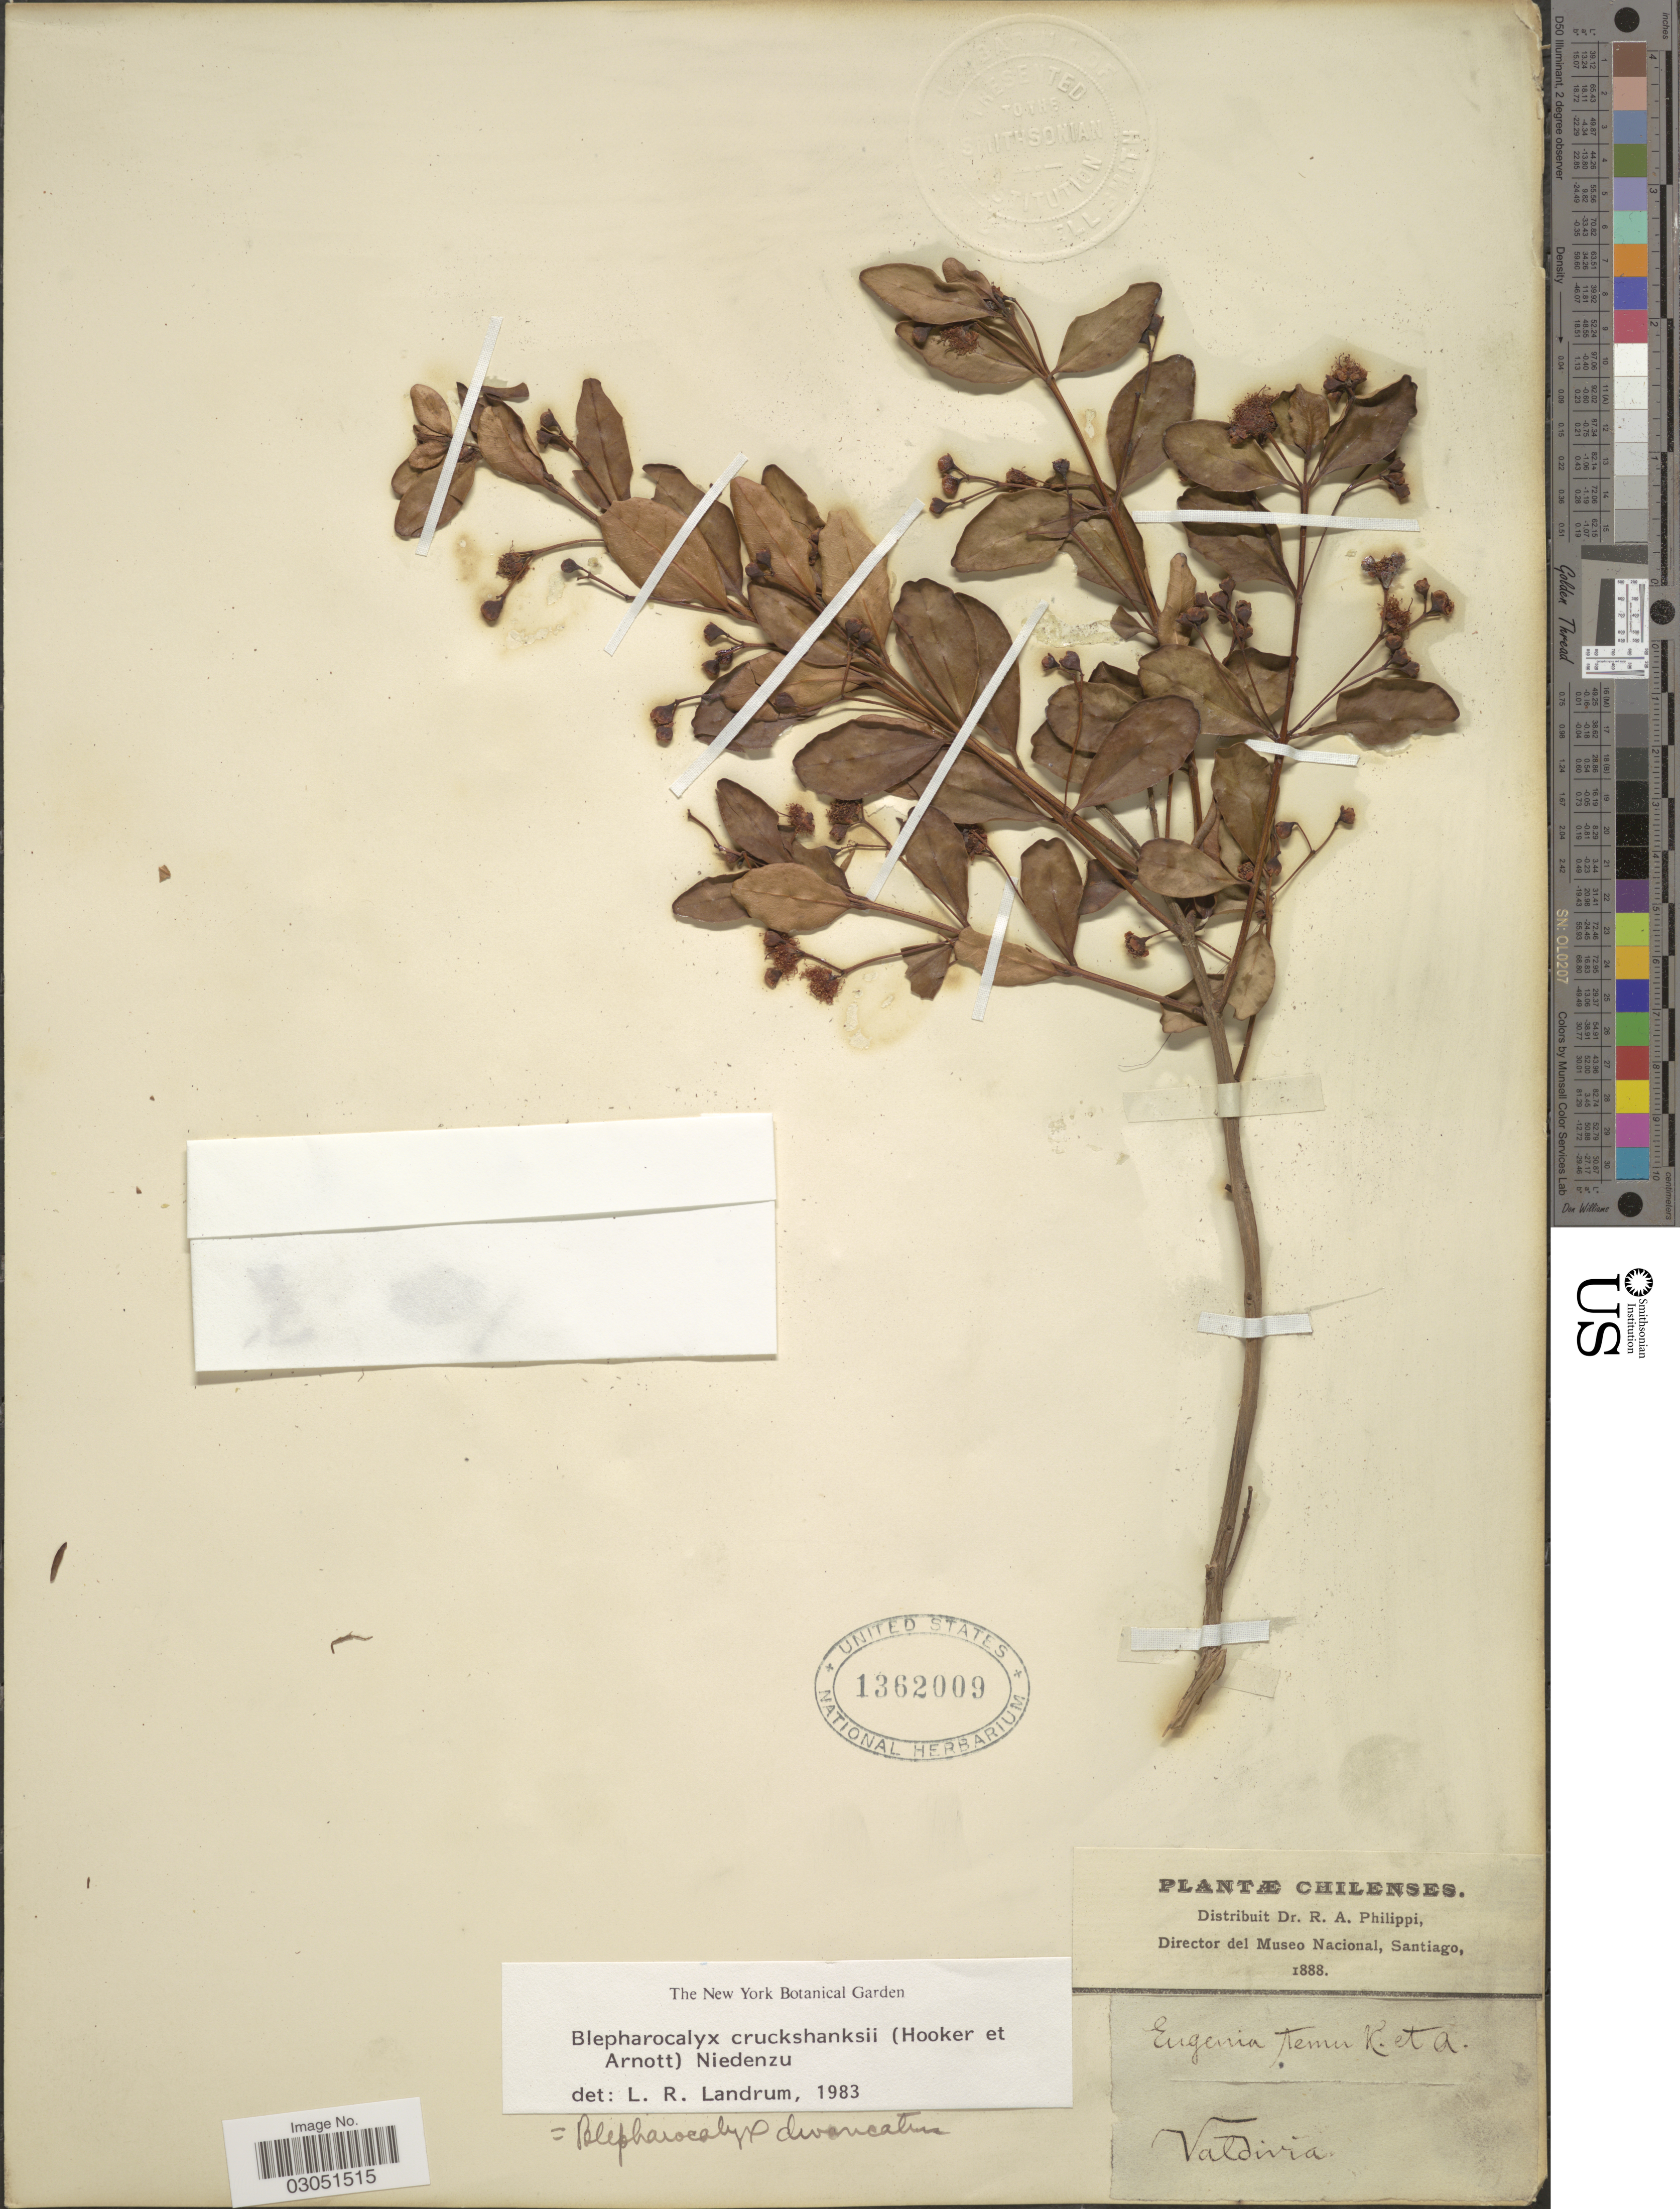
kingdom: Plantae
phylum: Tracheophyta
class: Magnoliopsida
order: Myrtales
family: Myrtaceae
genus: Temu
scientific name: Temu cruckshanksii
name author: (Hook. & Arn.) O. Berg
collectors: R. A. Philippi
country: Chile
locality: Valdivia.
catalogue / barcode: US 1362009